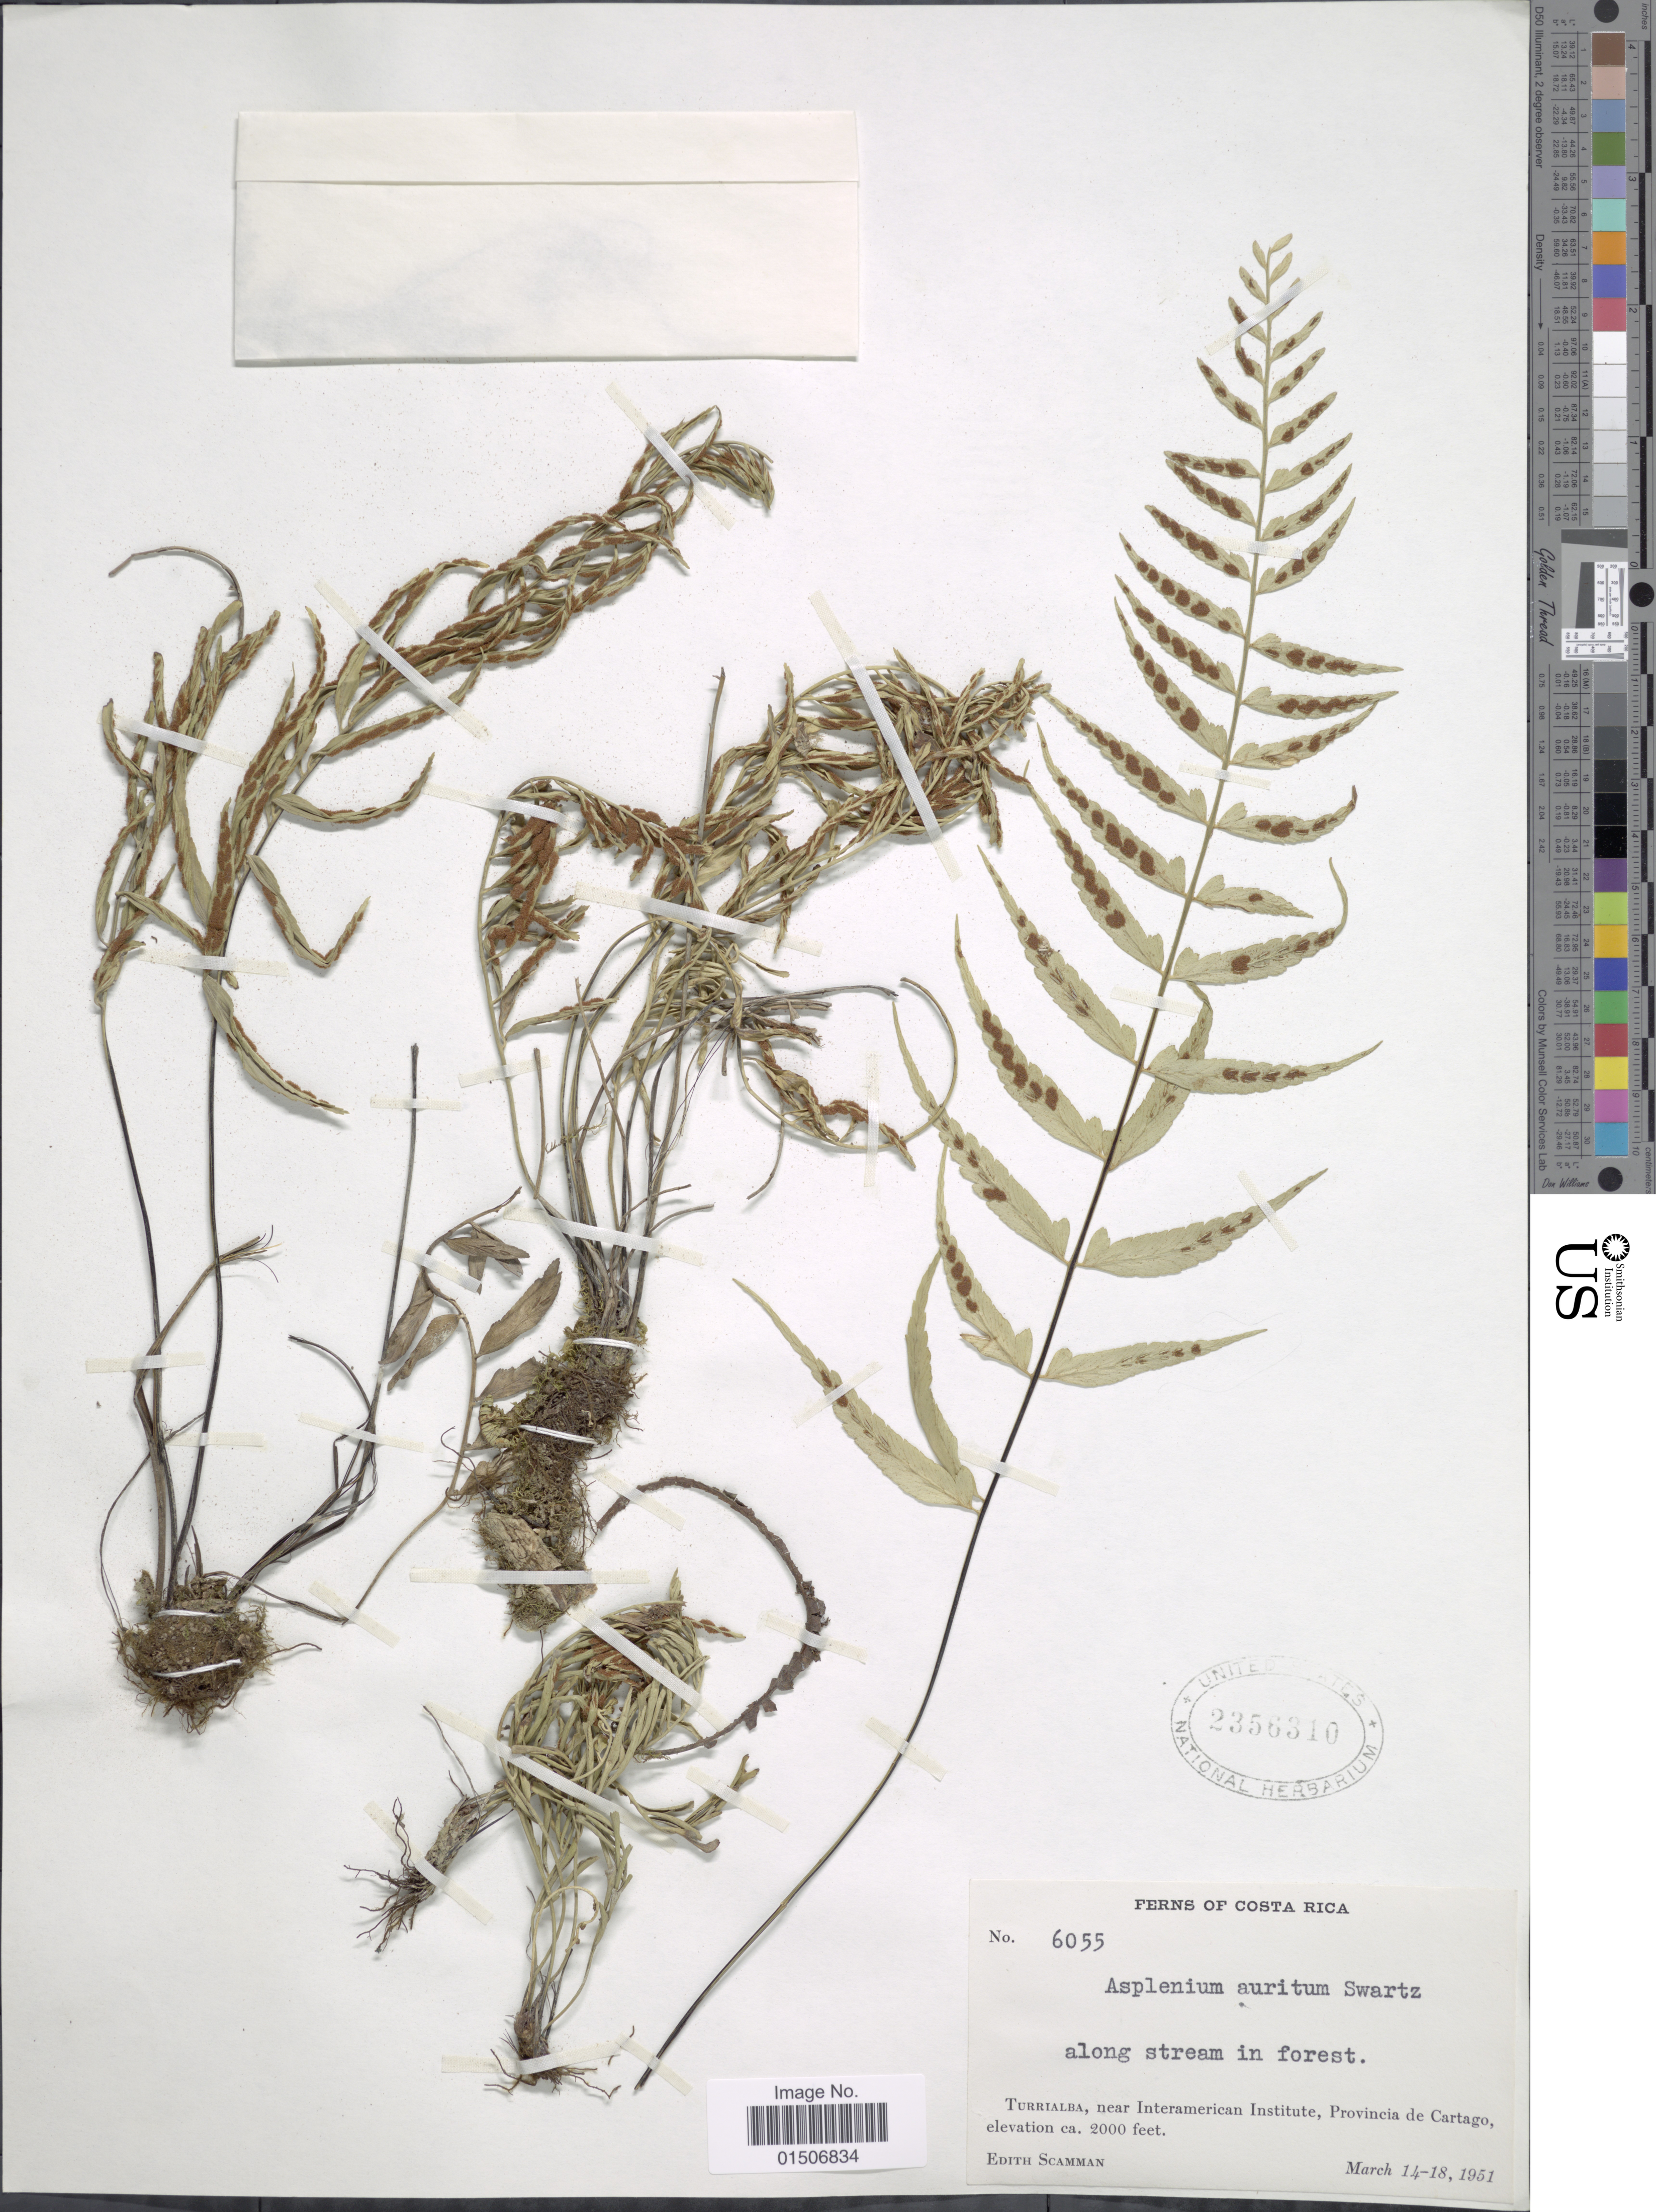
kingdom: Plantae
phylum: Tracheophyta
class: Polypodiopsida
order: Polypodiales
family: Aspleniaceae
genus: Asplenium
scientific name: Asplenium levyi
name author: E. Fourn.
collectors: E. Scamman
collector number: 6055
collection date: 1951-03-14/1951-03-18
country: Costa Rica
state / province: Cartago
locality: Along stream in forest, Turrialba, near Interamerican Institute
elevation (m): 610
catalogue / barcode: US 2356310